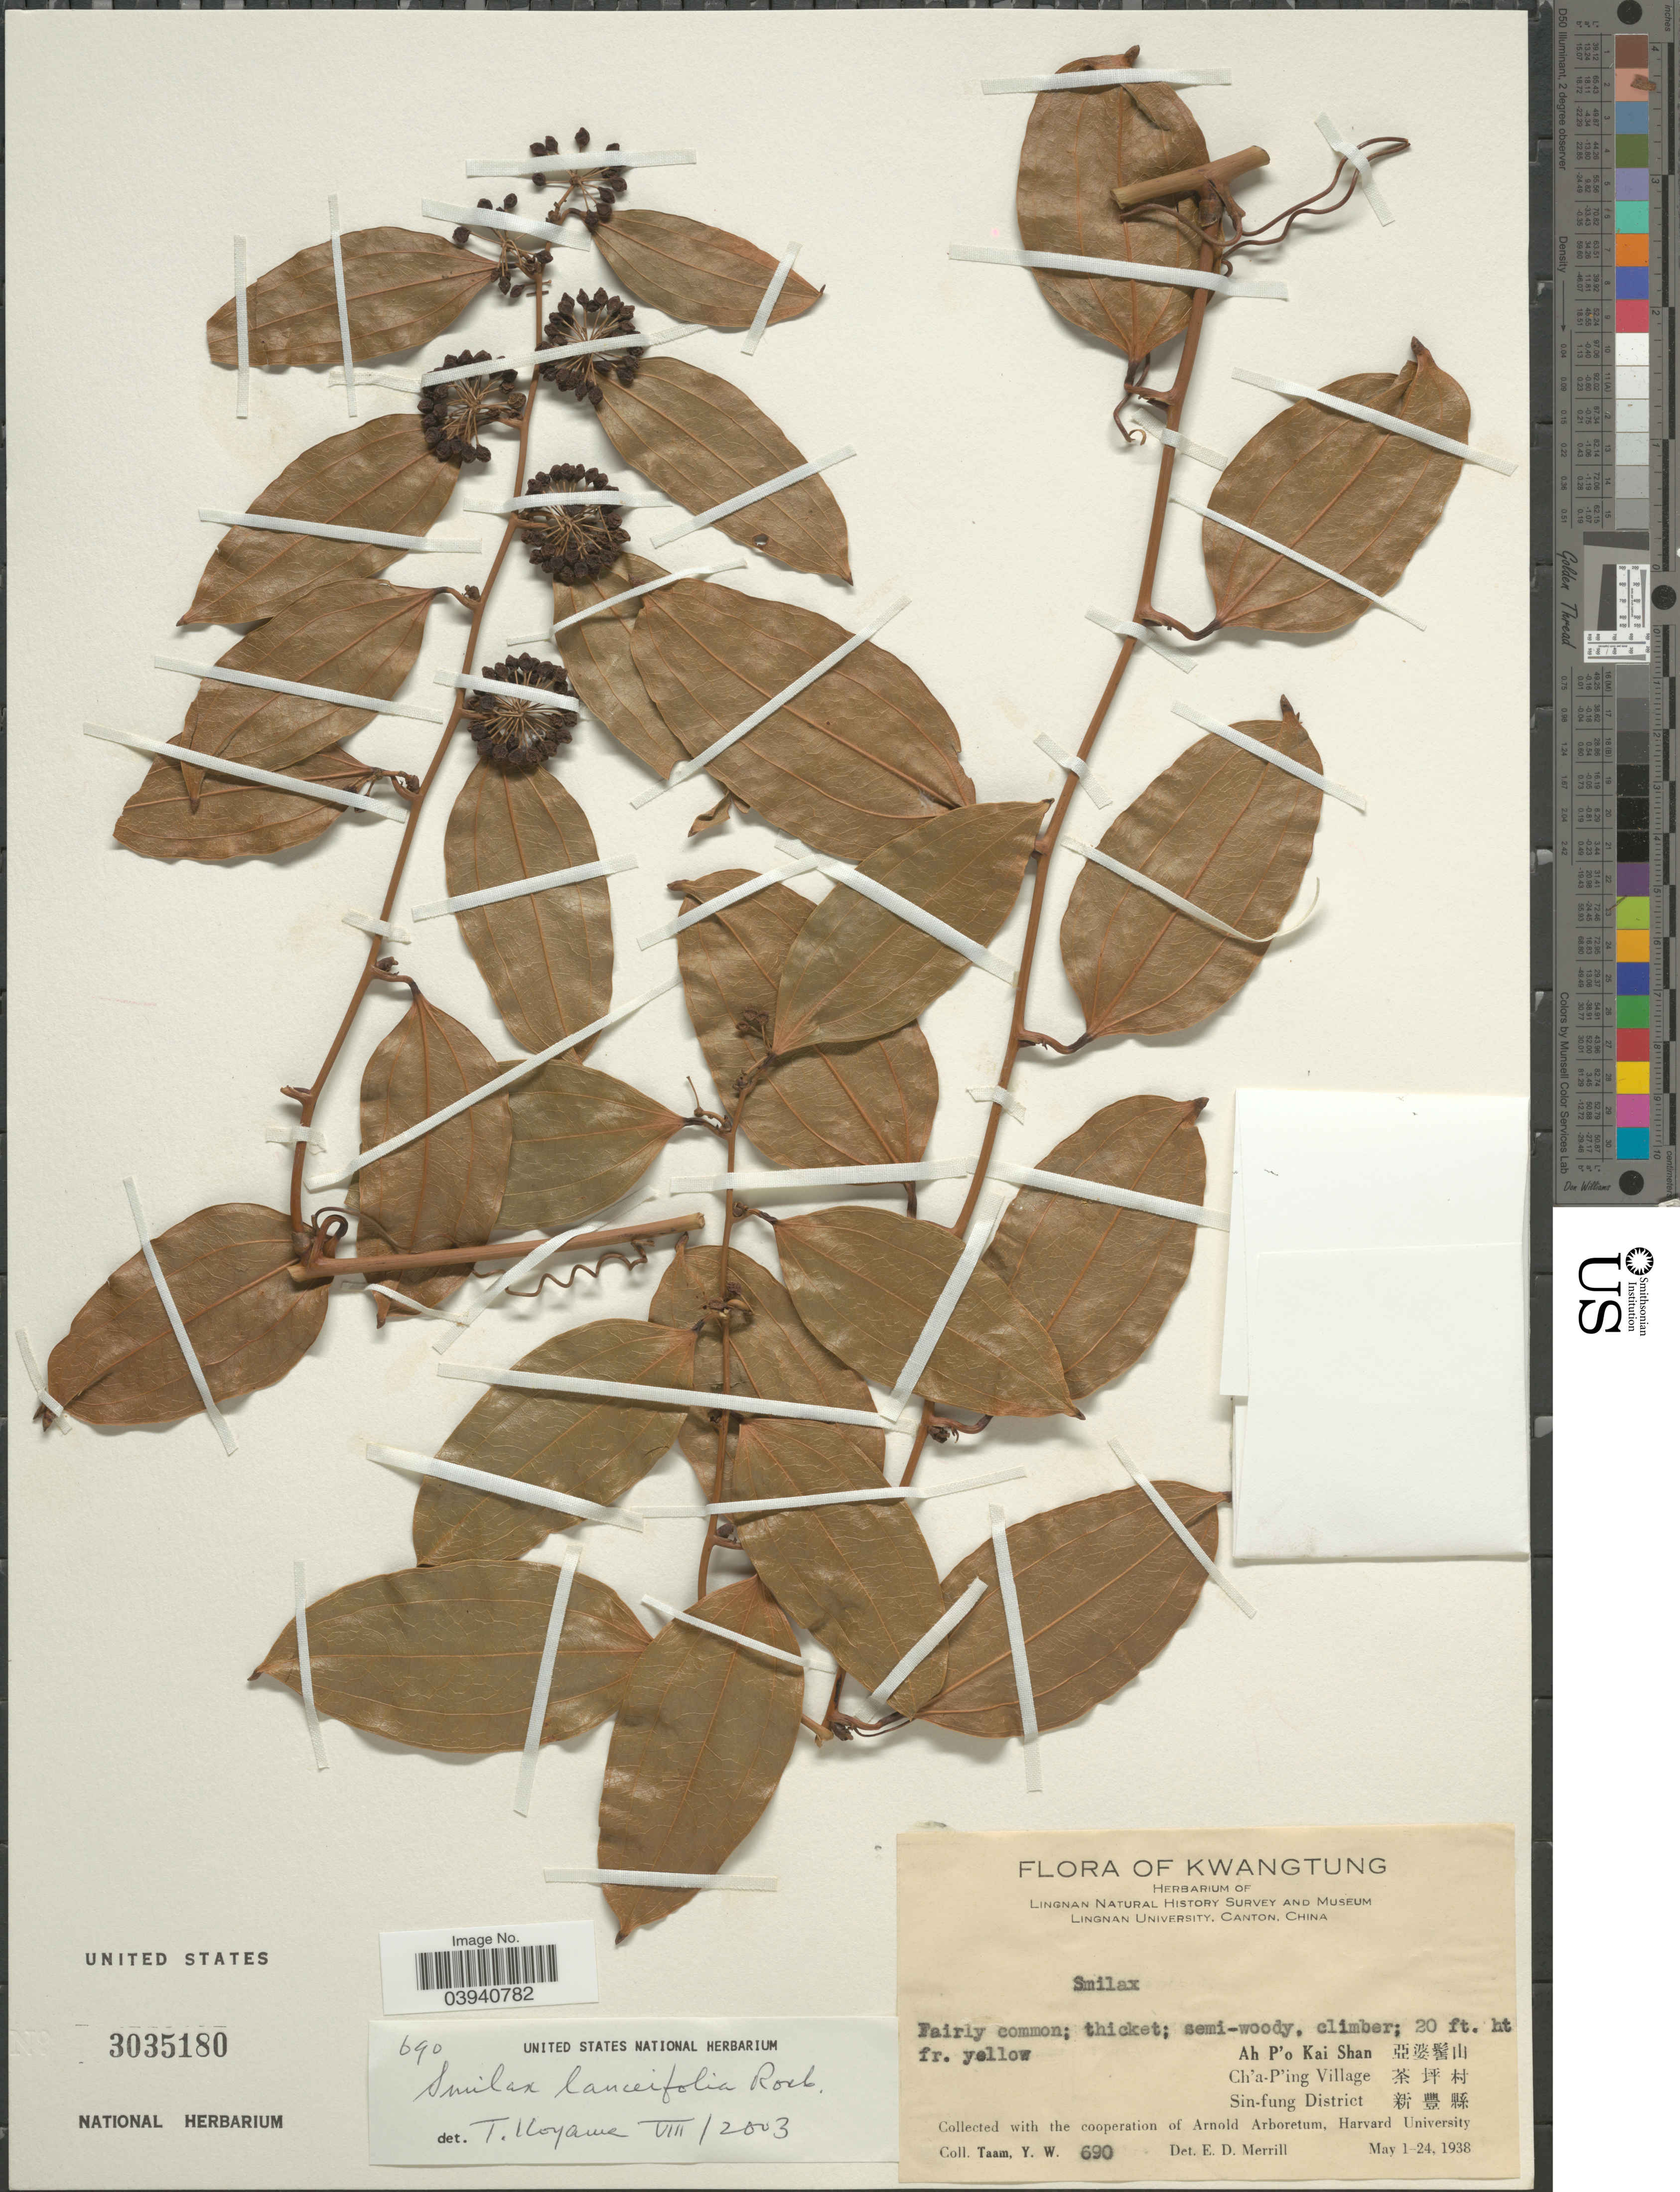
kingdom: Plantae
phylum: Tracheophyta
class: Liliopsida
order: Liliales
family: Smilacaceae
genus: Smilax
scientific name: Smilax lanceifolia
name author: Roxb.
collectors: Y. W. Taam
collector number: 690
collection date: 1938-05-01/1938-05-24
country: China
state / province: Guangdong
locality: Kwangtung. Ah P'o Shan X. Ch'a-P'ing Village. Sin-fung District X.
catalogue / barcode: US 3035180